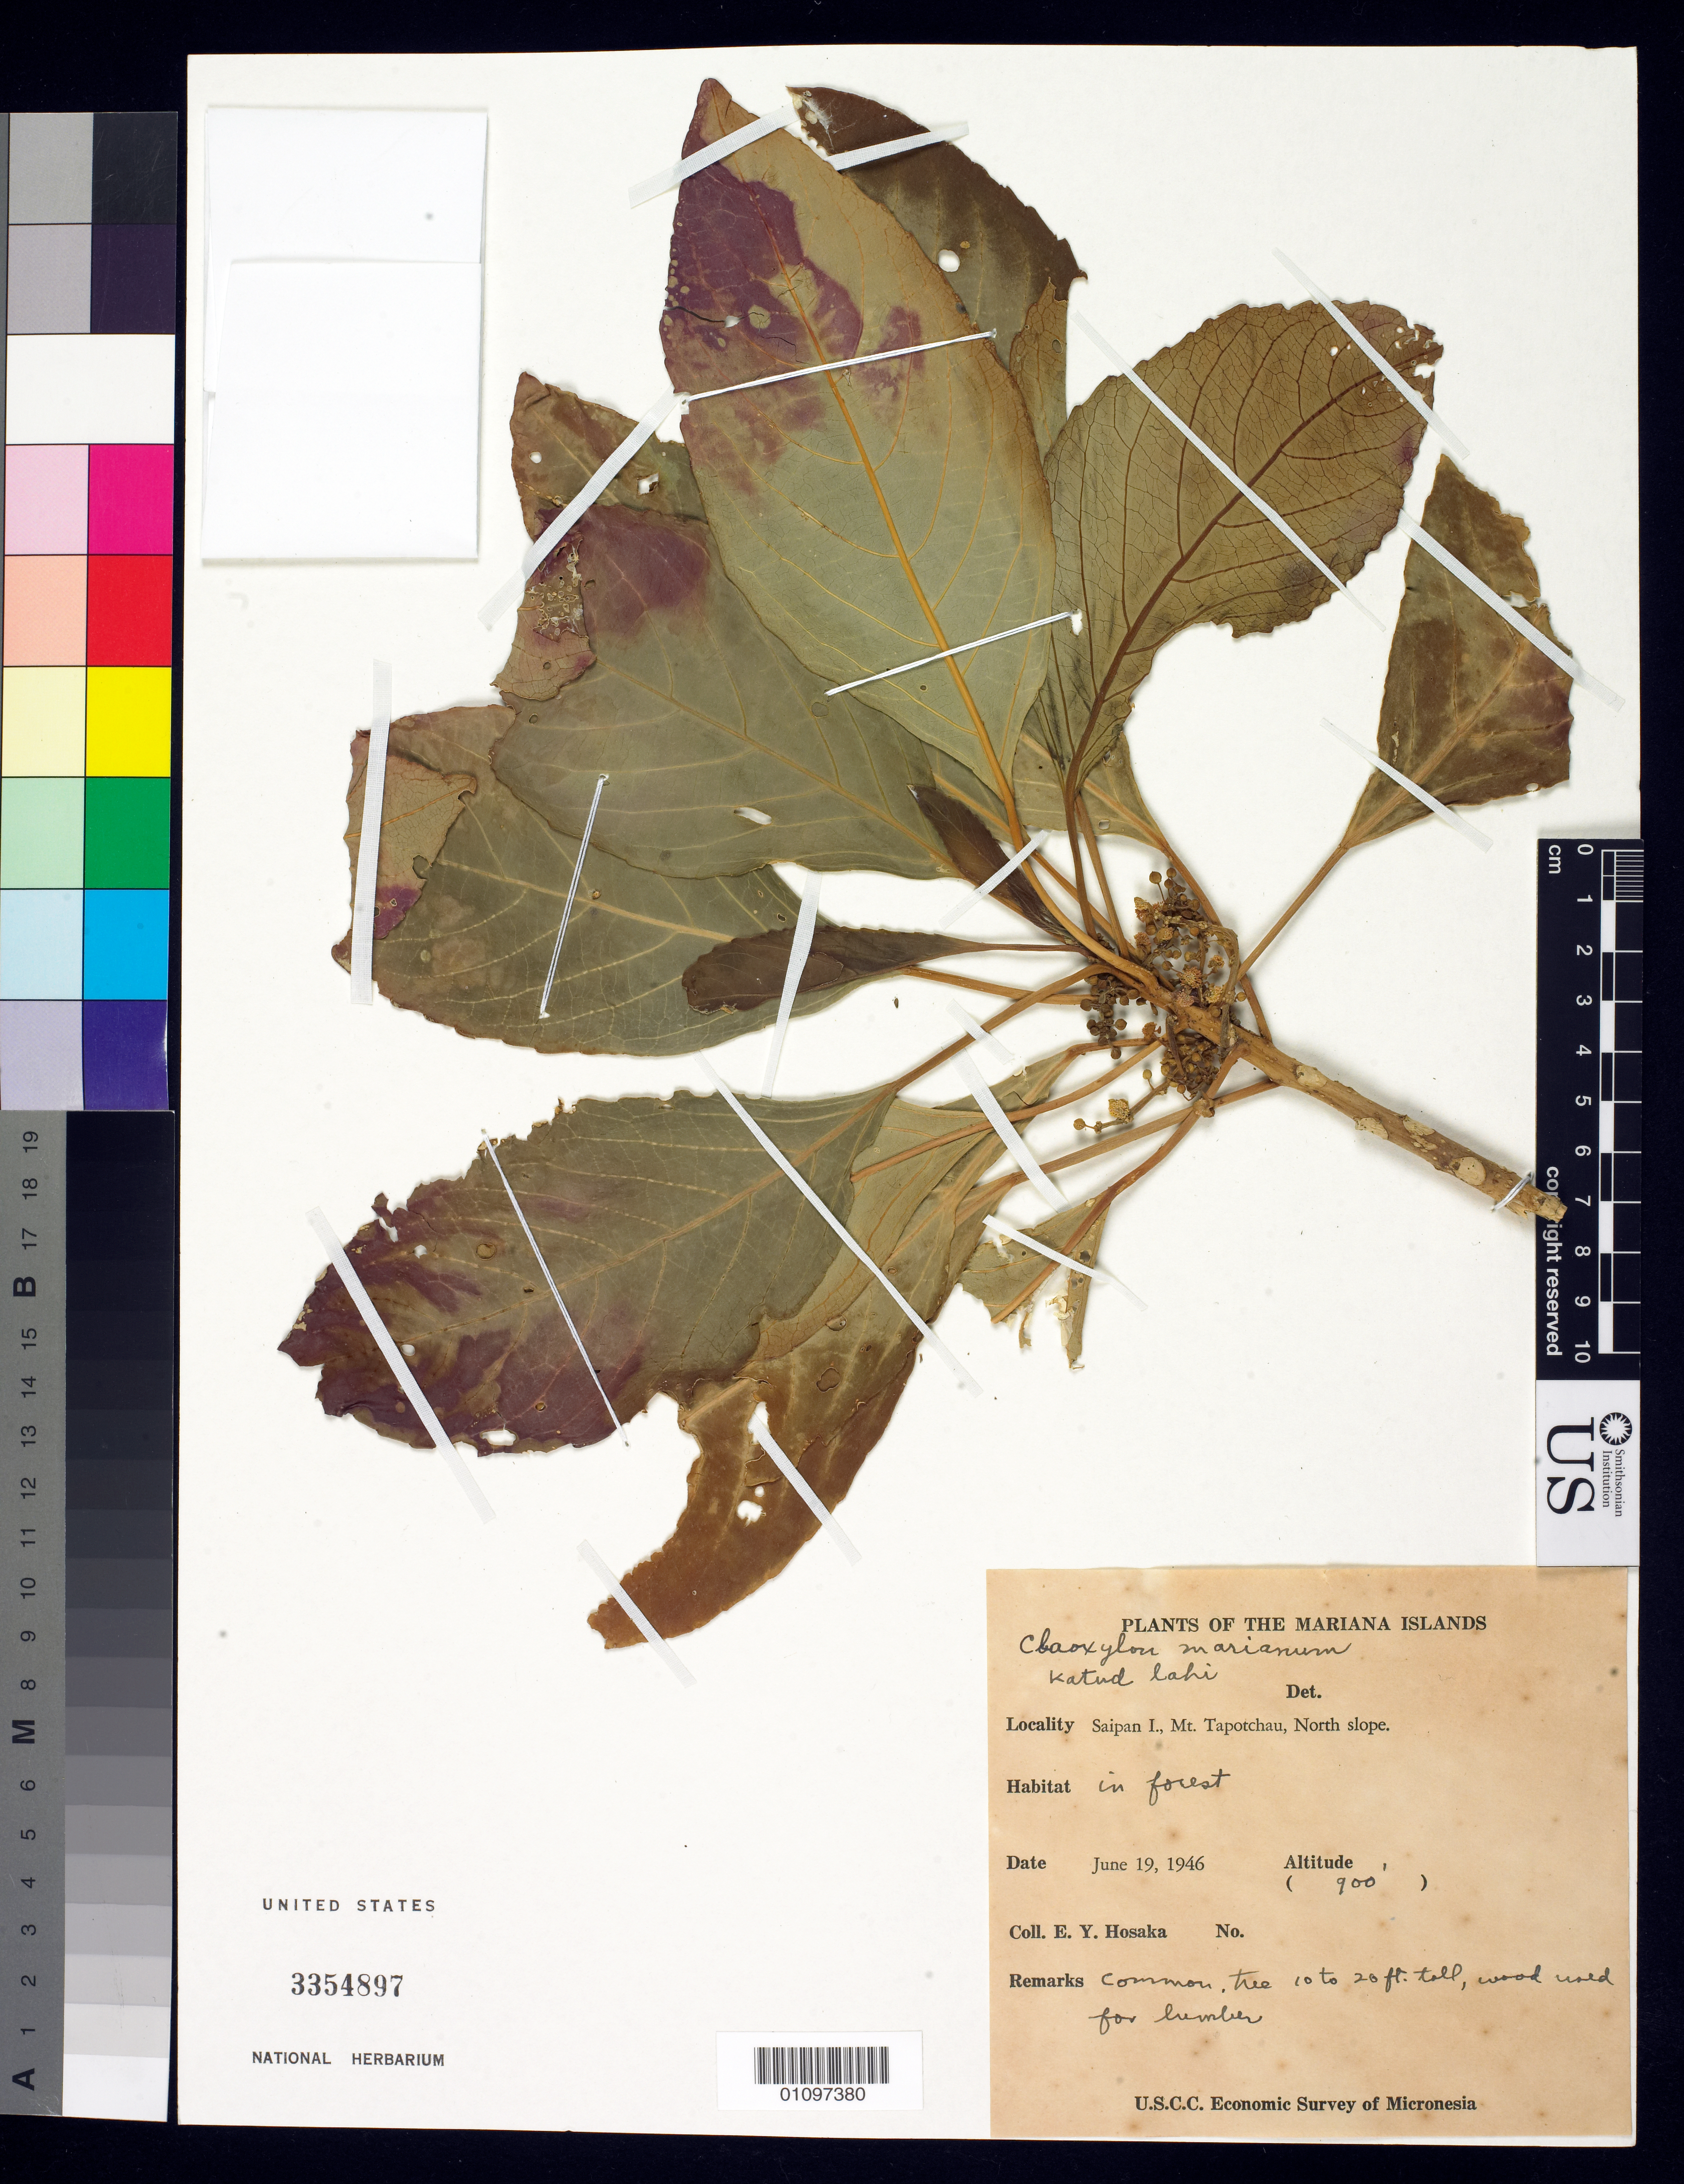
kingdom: Plantae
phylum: Tracheophyta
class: Magnoliopsida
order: Malpighiales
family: Euphorbiaceae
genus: Claoxylon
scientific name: Claoxylon marianum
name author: Müll. Arg.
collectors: E. Y. Hosaka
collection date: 1946-06-19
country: Northern Mariana Islands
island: Saipan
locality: Mt. Tapotchau, North slope.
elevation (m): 305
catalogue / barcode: US 3354897